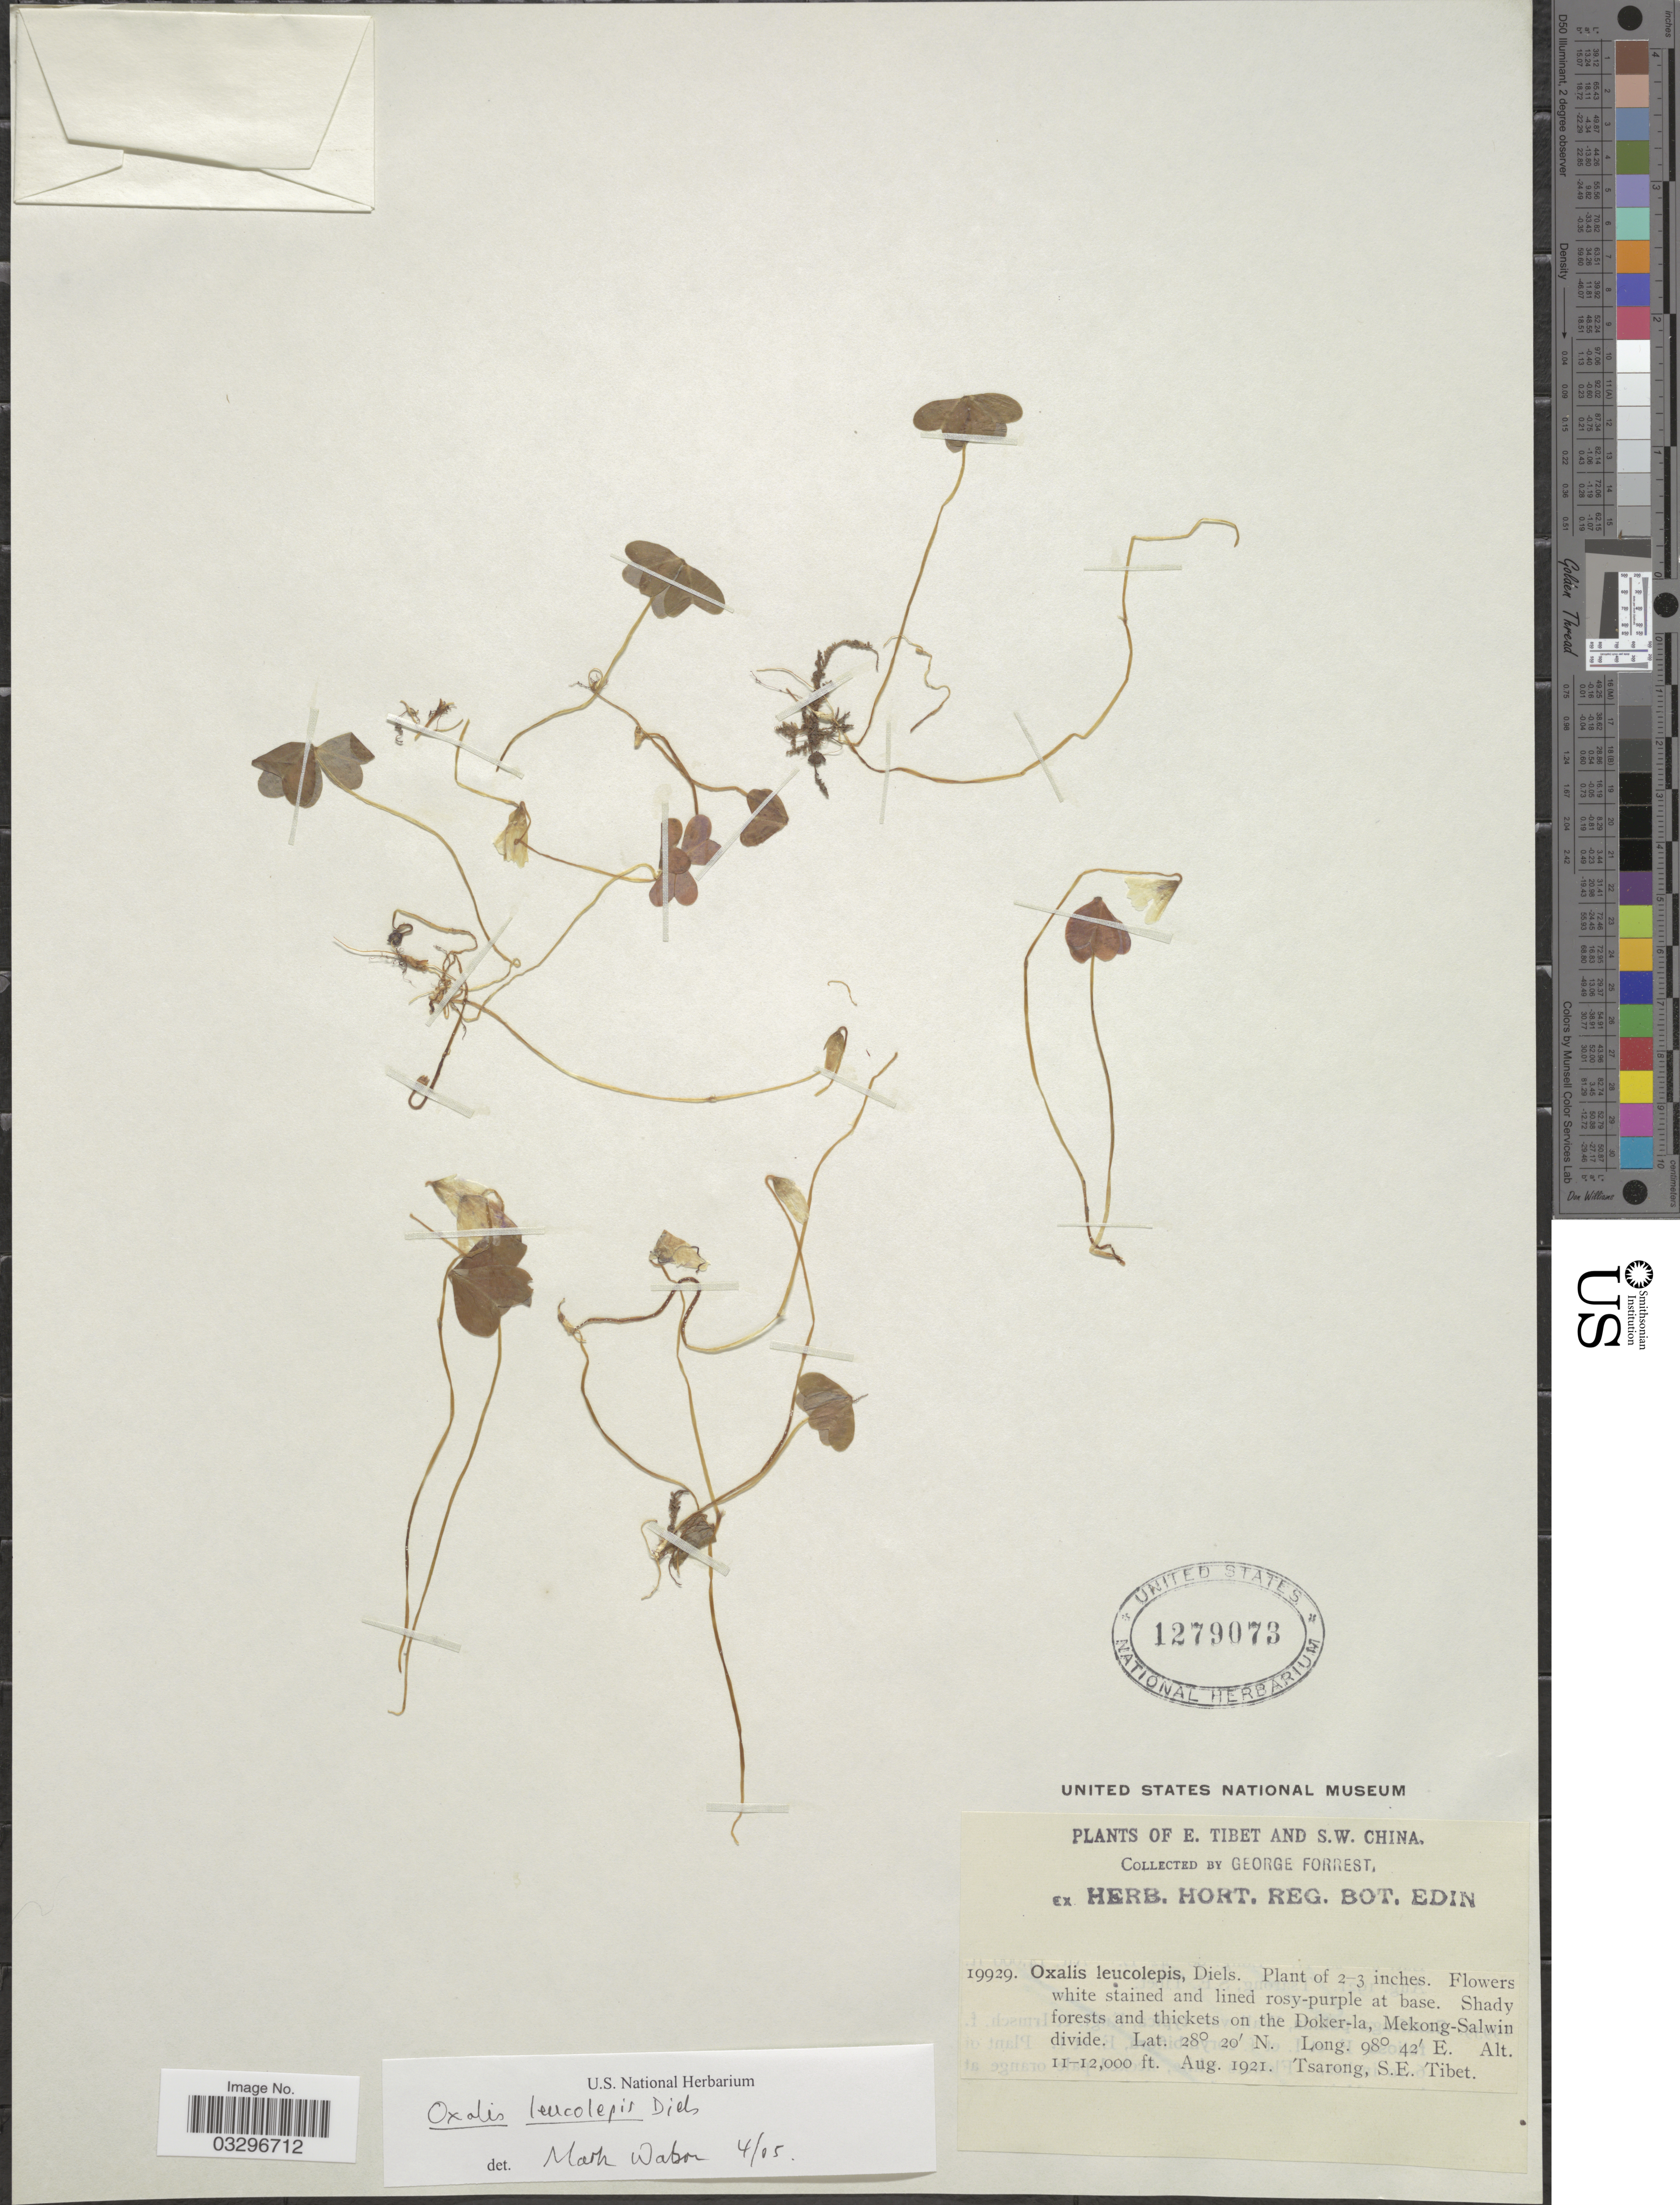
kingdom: Plantae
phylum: Tracheophyta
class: Magnoliopsida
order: Oxalidales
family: Oxalidaceae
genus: Oxalis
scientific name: Oxalis leucolepis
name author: Diels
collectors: G. Forrest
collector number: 19929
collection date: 1921-08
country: China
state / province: Xizang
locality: E. Tibet and S.W. China, Shady forests and thickets on the Doker-la, Mekong-Salwin divide, Tsarong, S.E. Tibet.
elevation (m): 3353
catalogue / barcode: US 1279073